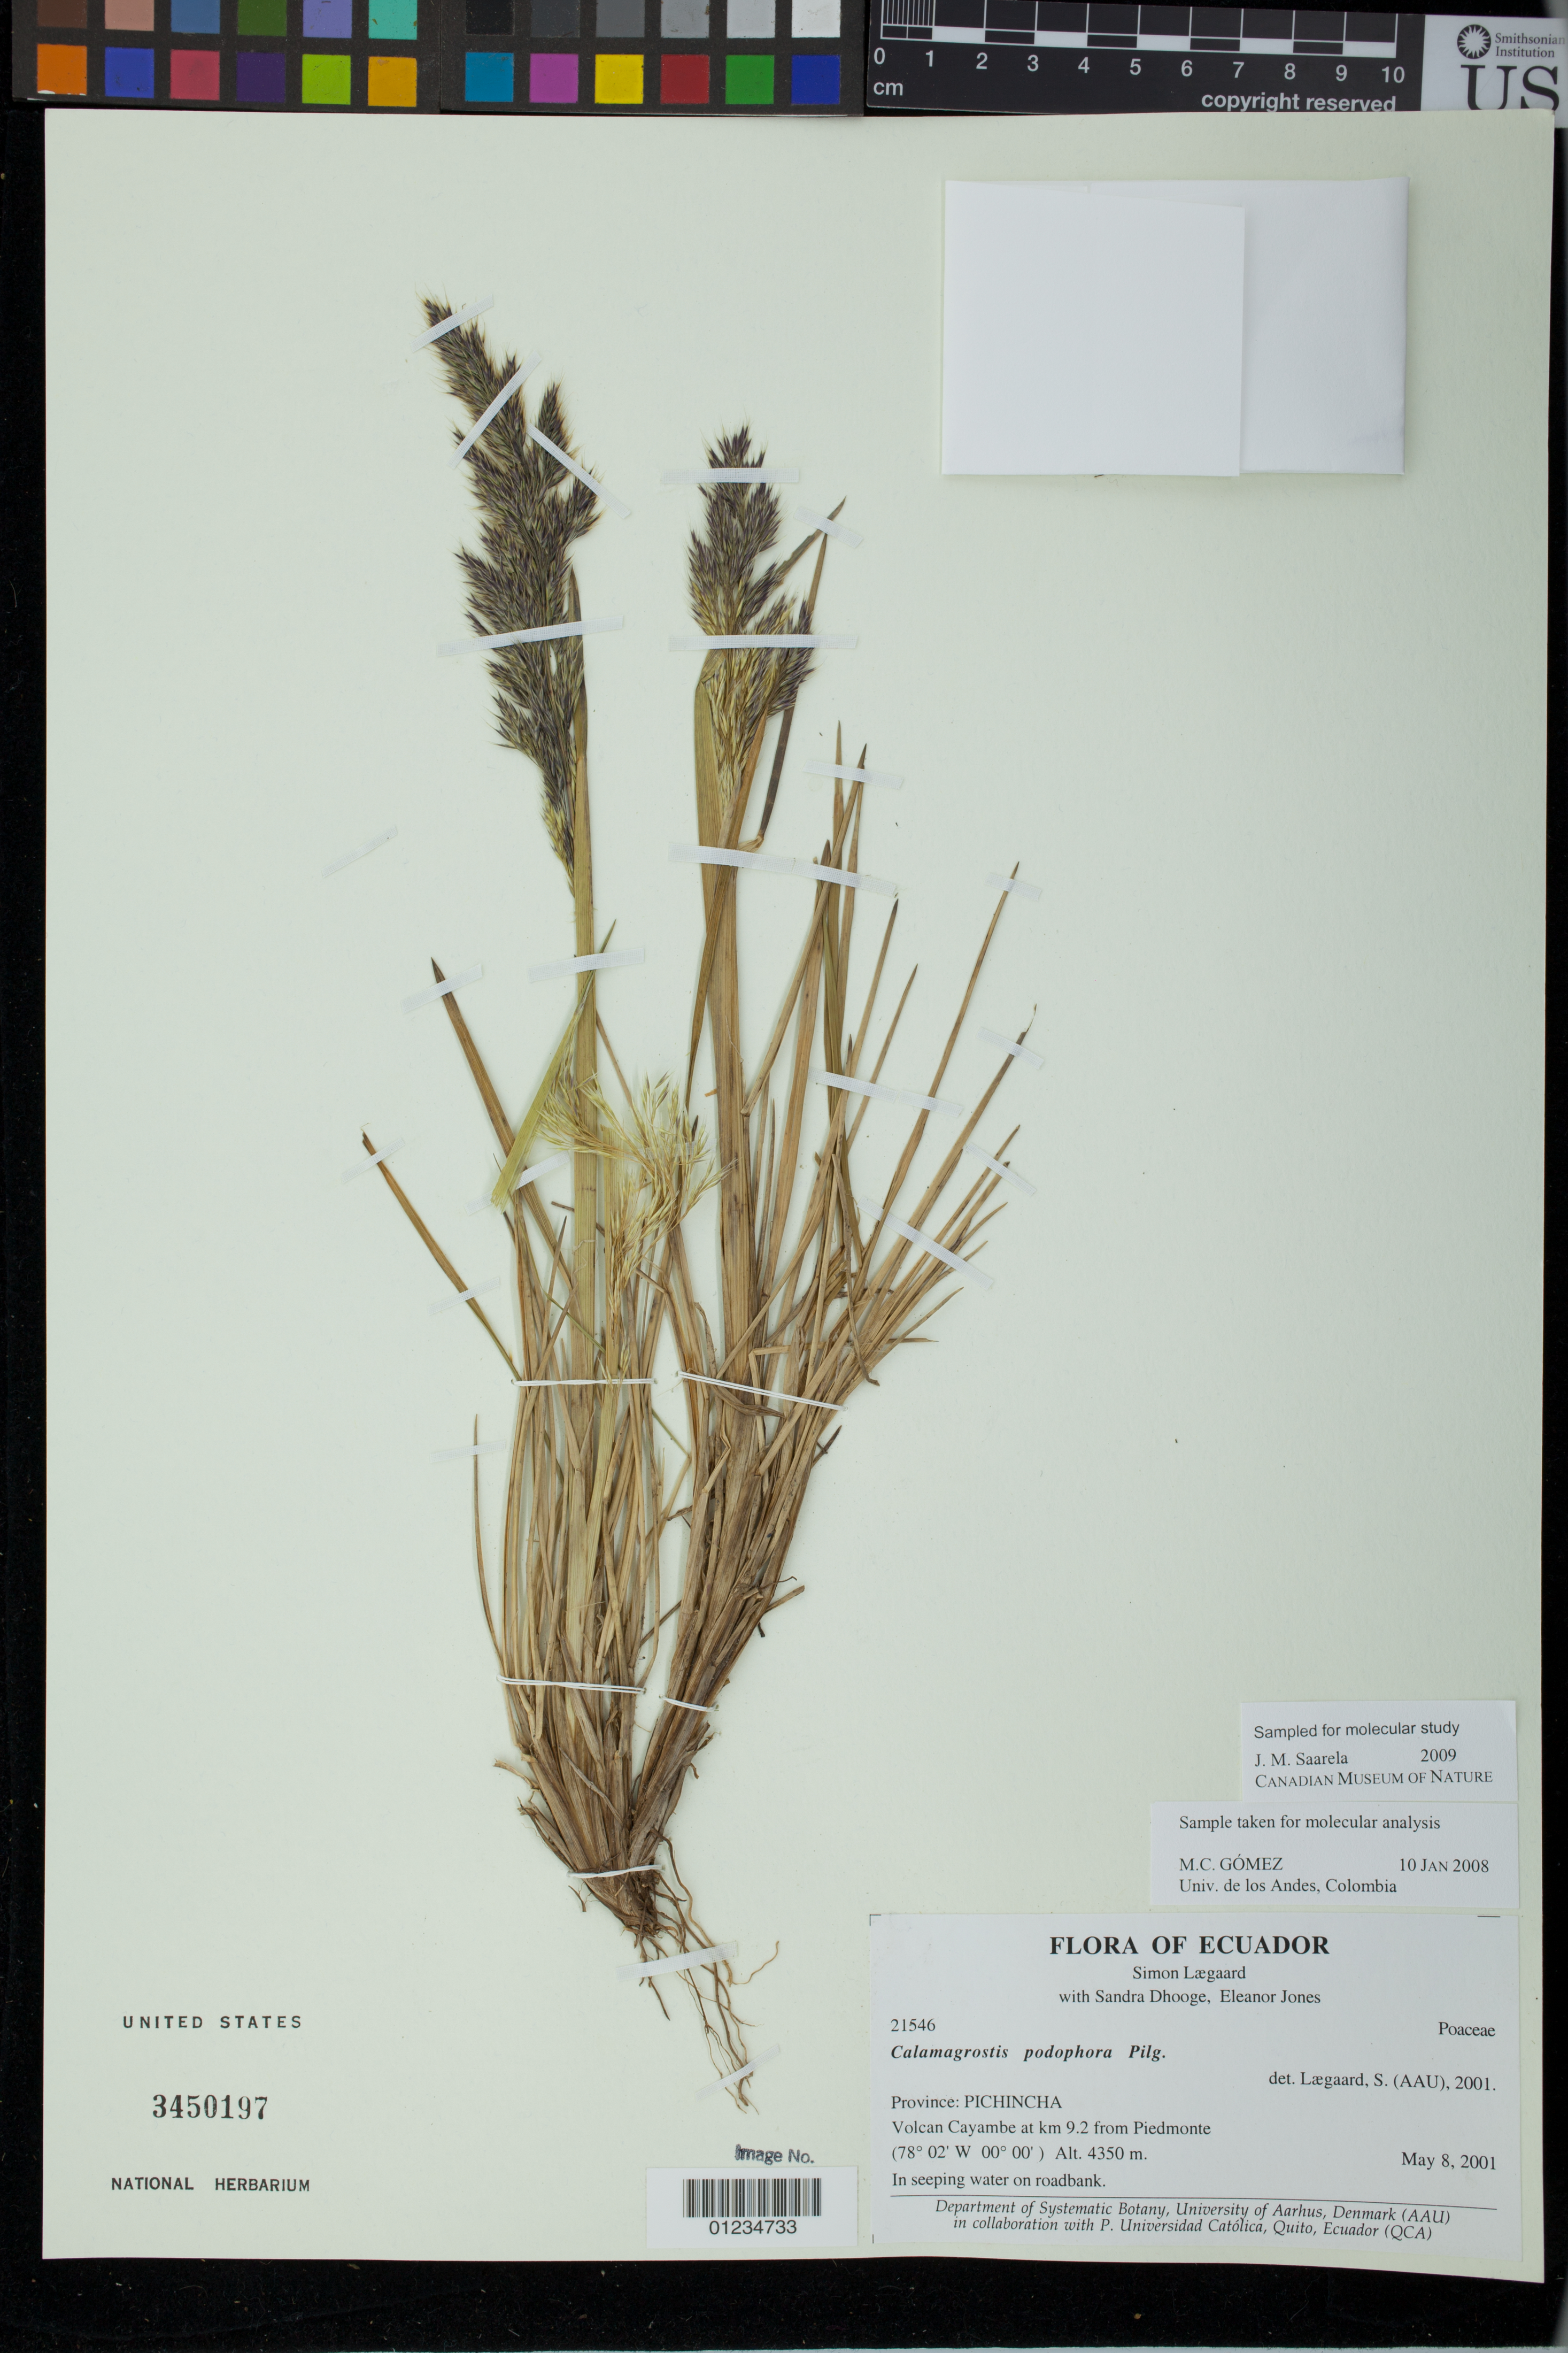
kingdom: Plantae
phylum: Tracheophyta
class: Liliopsida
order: Poales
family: Poaceae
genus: Calamagrostis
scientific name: Calamagrostis podophora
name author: Pilg.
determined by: Lægaard, S.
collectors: S. Lægaard, S. Dhooge & E. Jones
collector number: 21546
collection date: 2001-05-08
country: Ecuador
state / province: Pichincha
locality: Volcan Cayambe at km 9.2 from Piedmonte.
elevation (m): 4350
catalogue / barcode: US 3450197